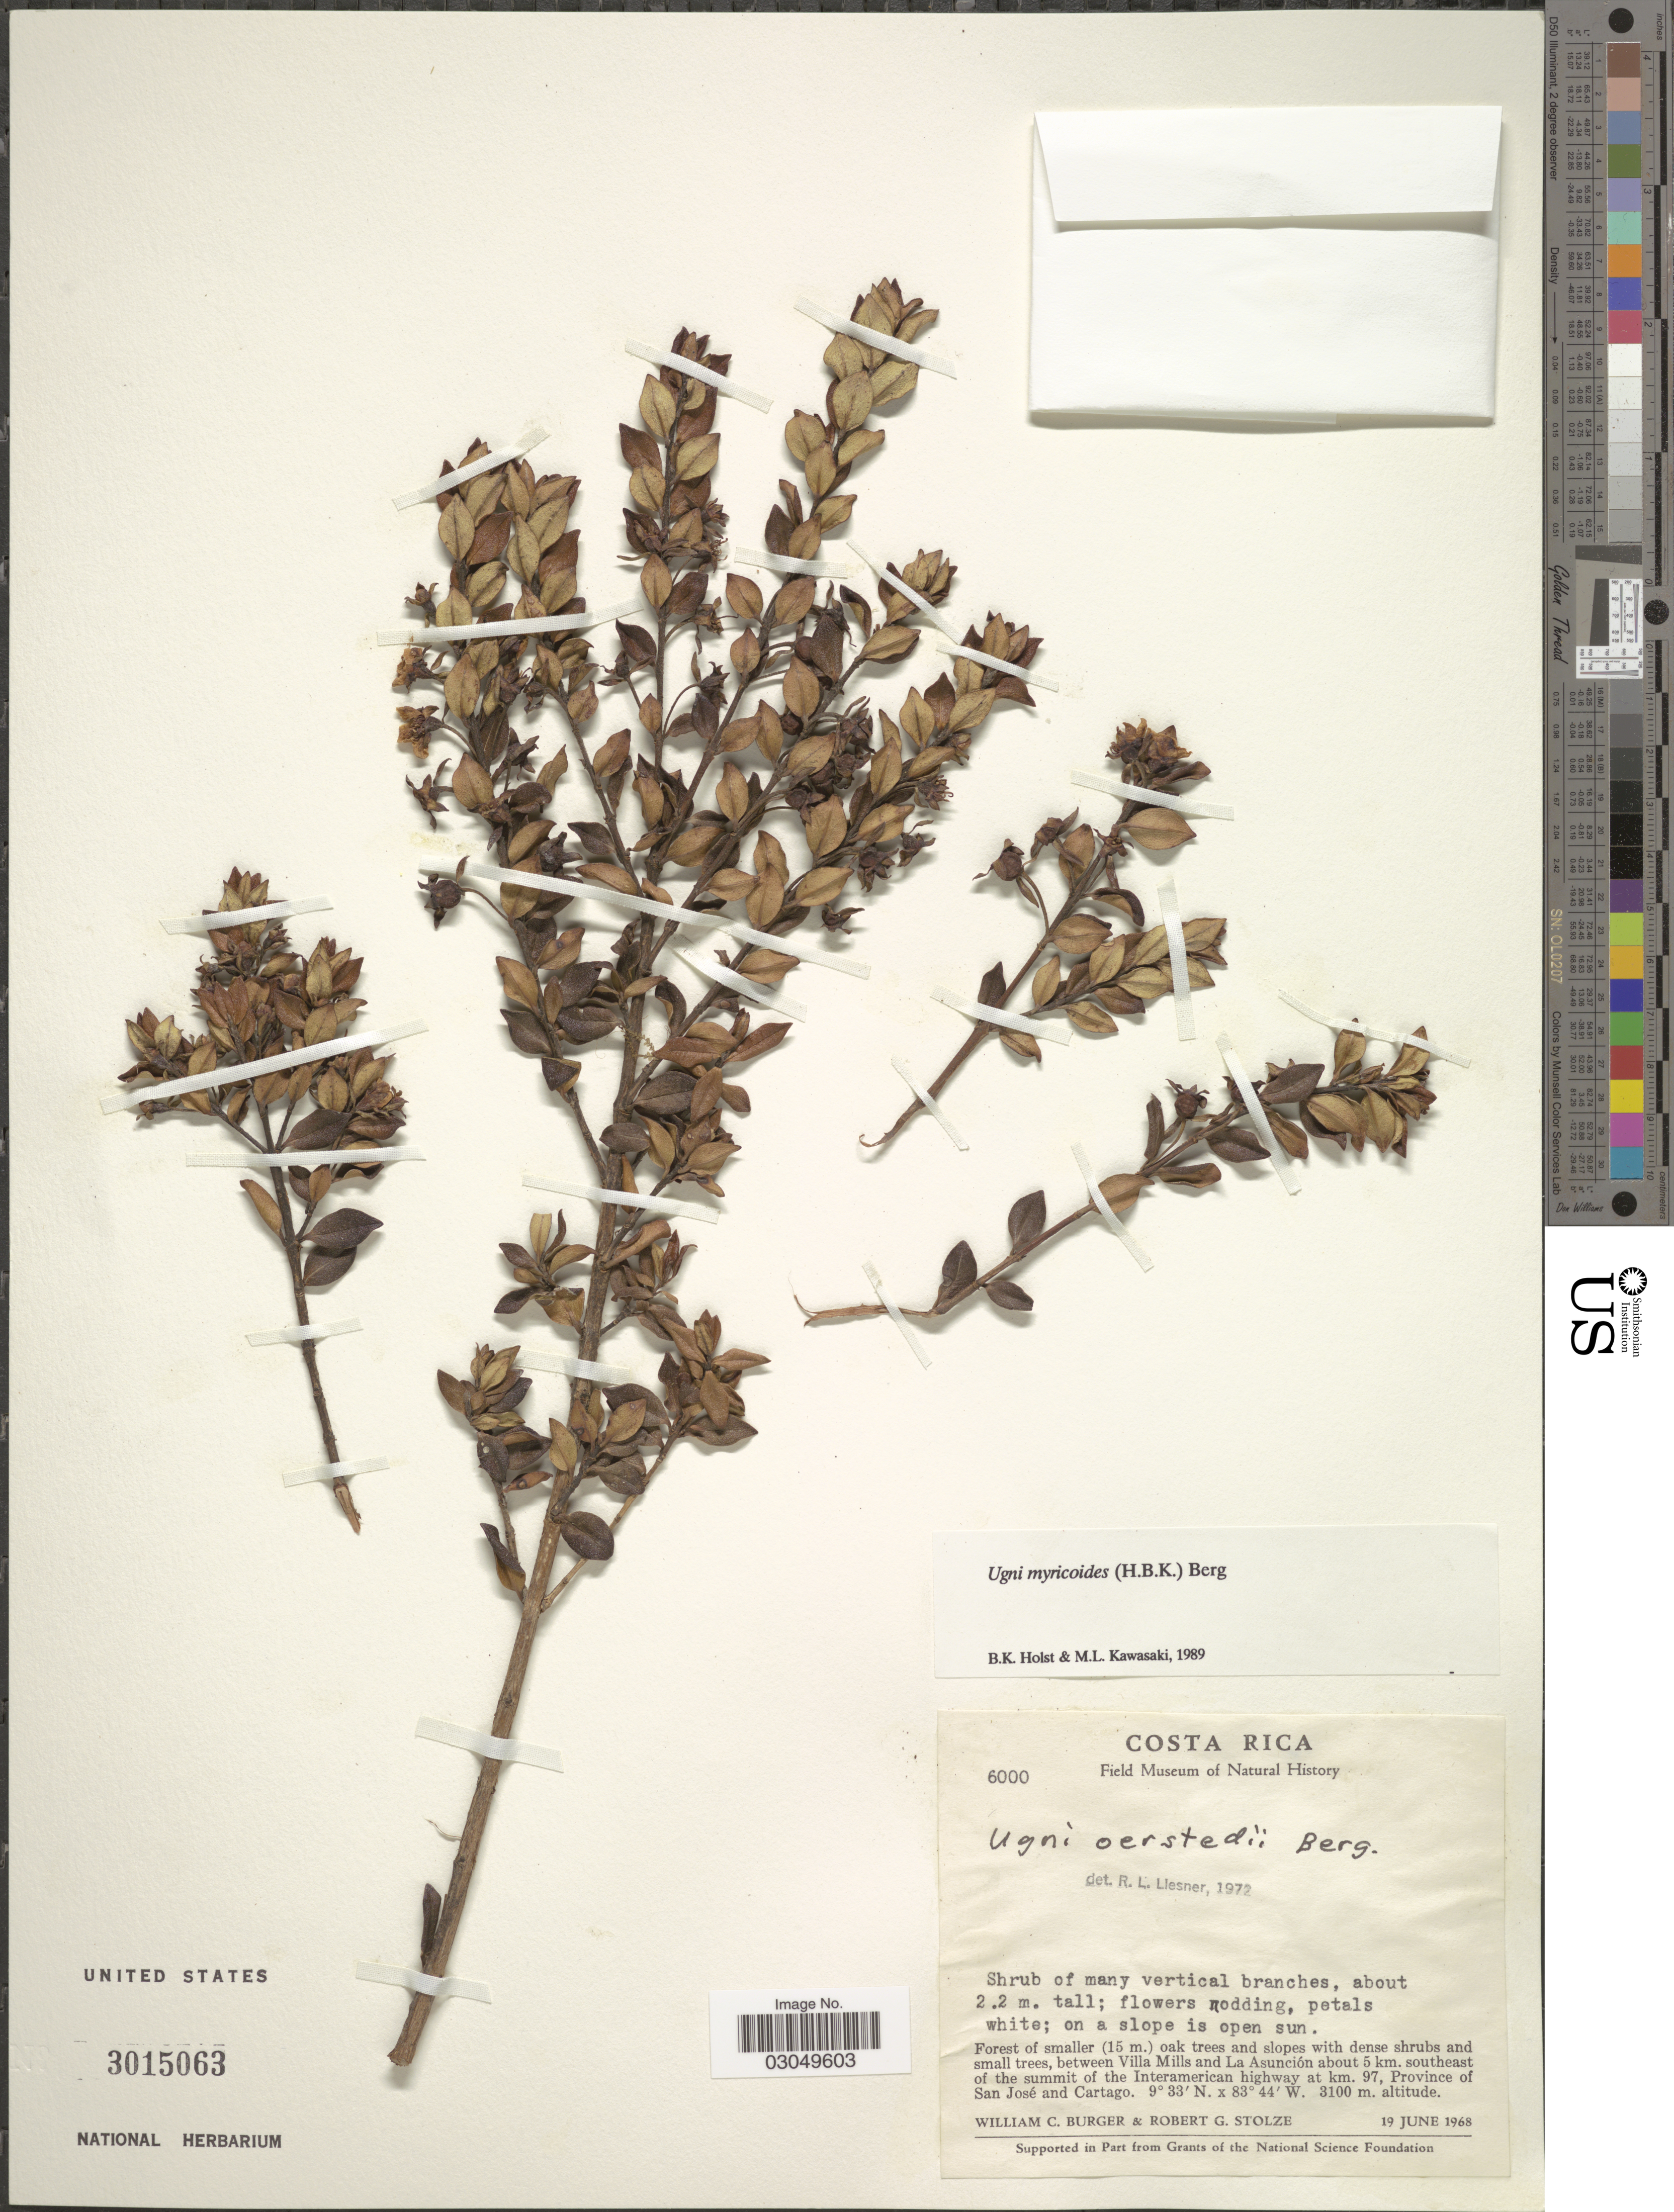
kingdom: Plantae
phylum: Tracheophyta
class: Magnoliopsida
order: Myrtales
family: Myrtaceae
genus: Ugni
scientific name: Ugni myricoides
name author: (Kunth) O. Berg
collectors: W. Burger & R. G. Stolze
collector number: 6000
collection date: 1968-06-19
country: Colombia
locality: Between Villa Mills and La Asunción about 5 km. southeast of the summit of the Interamerican highway at km. 97, Province of San José and Cartago.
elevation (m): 3100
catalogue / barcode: US 3015063